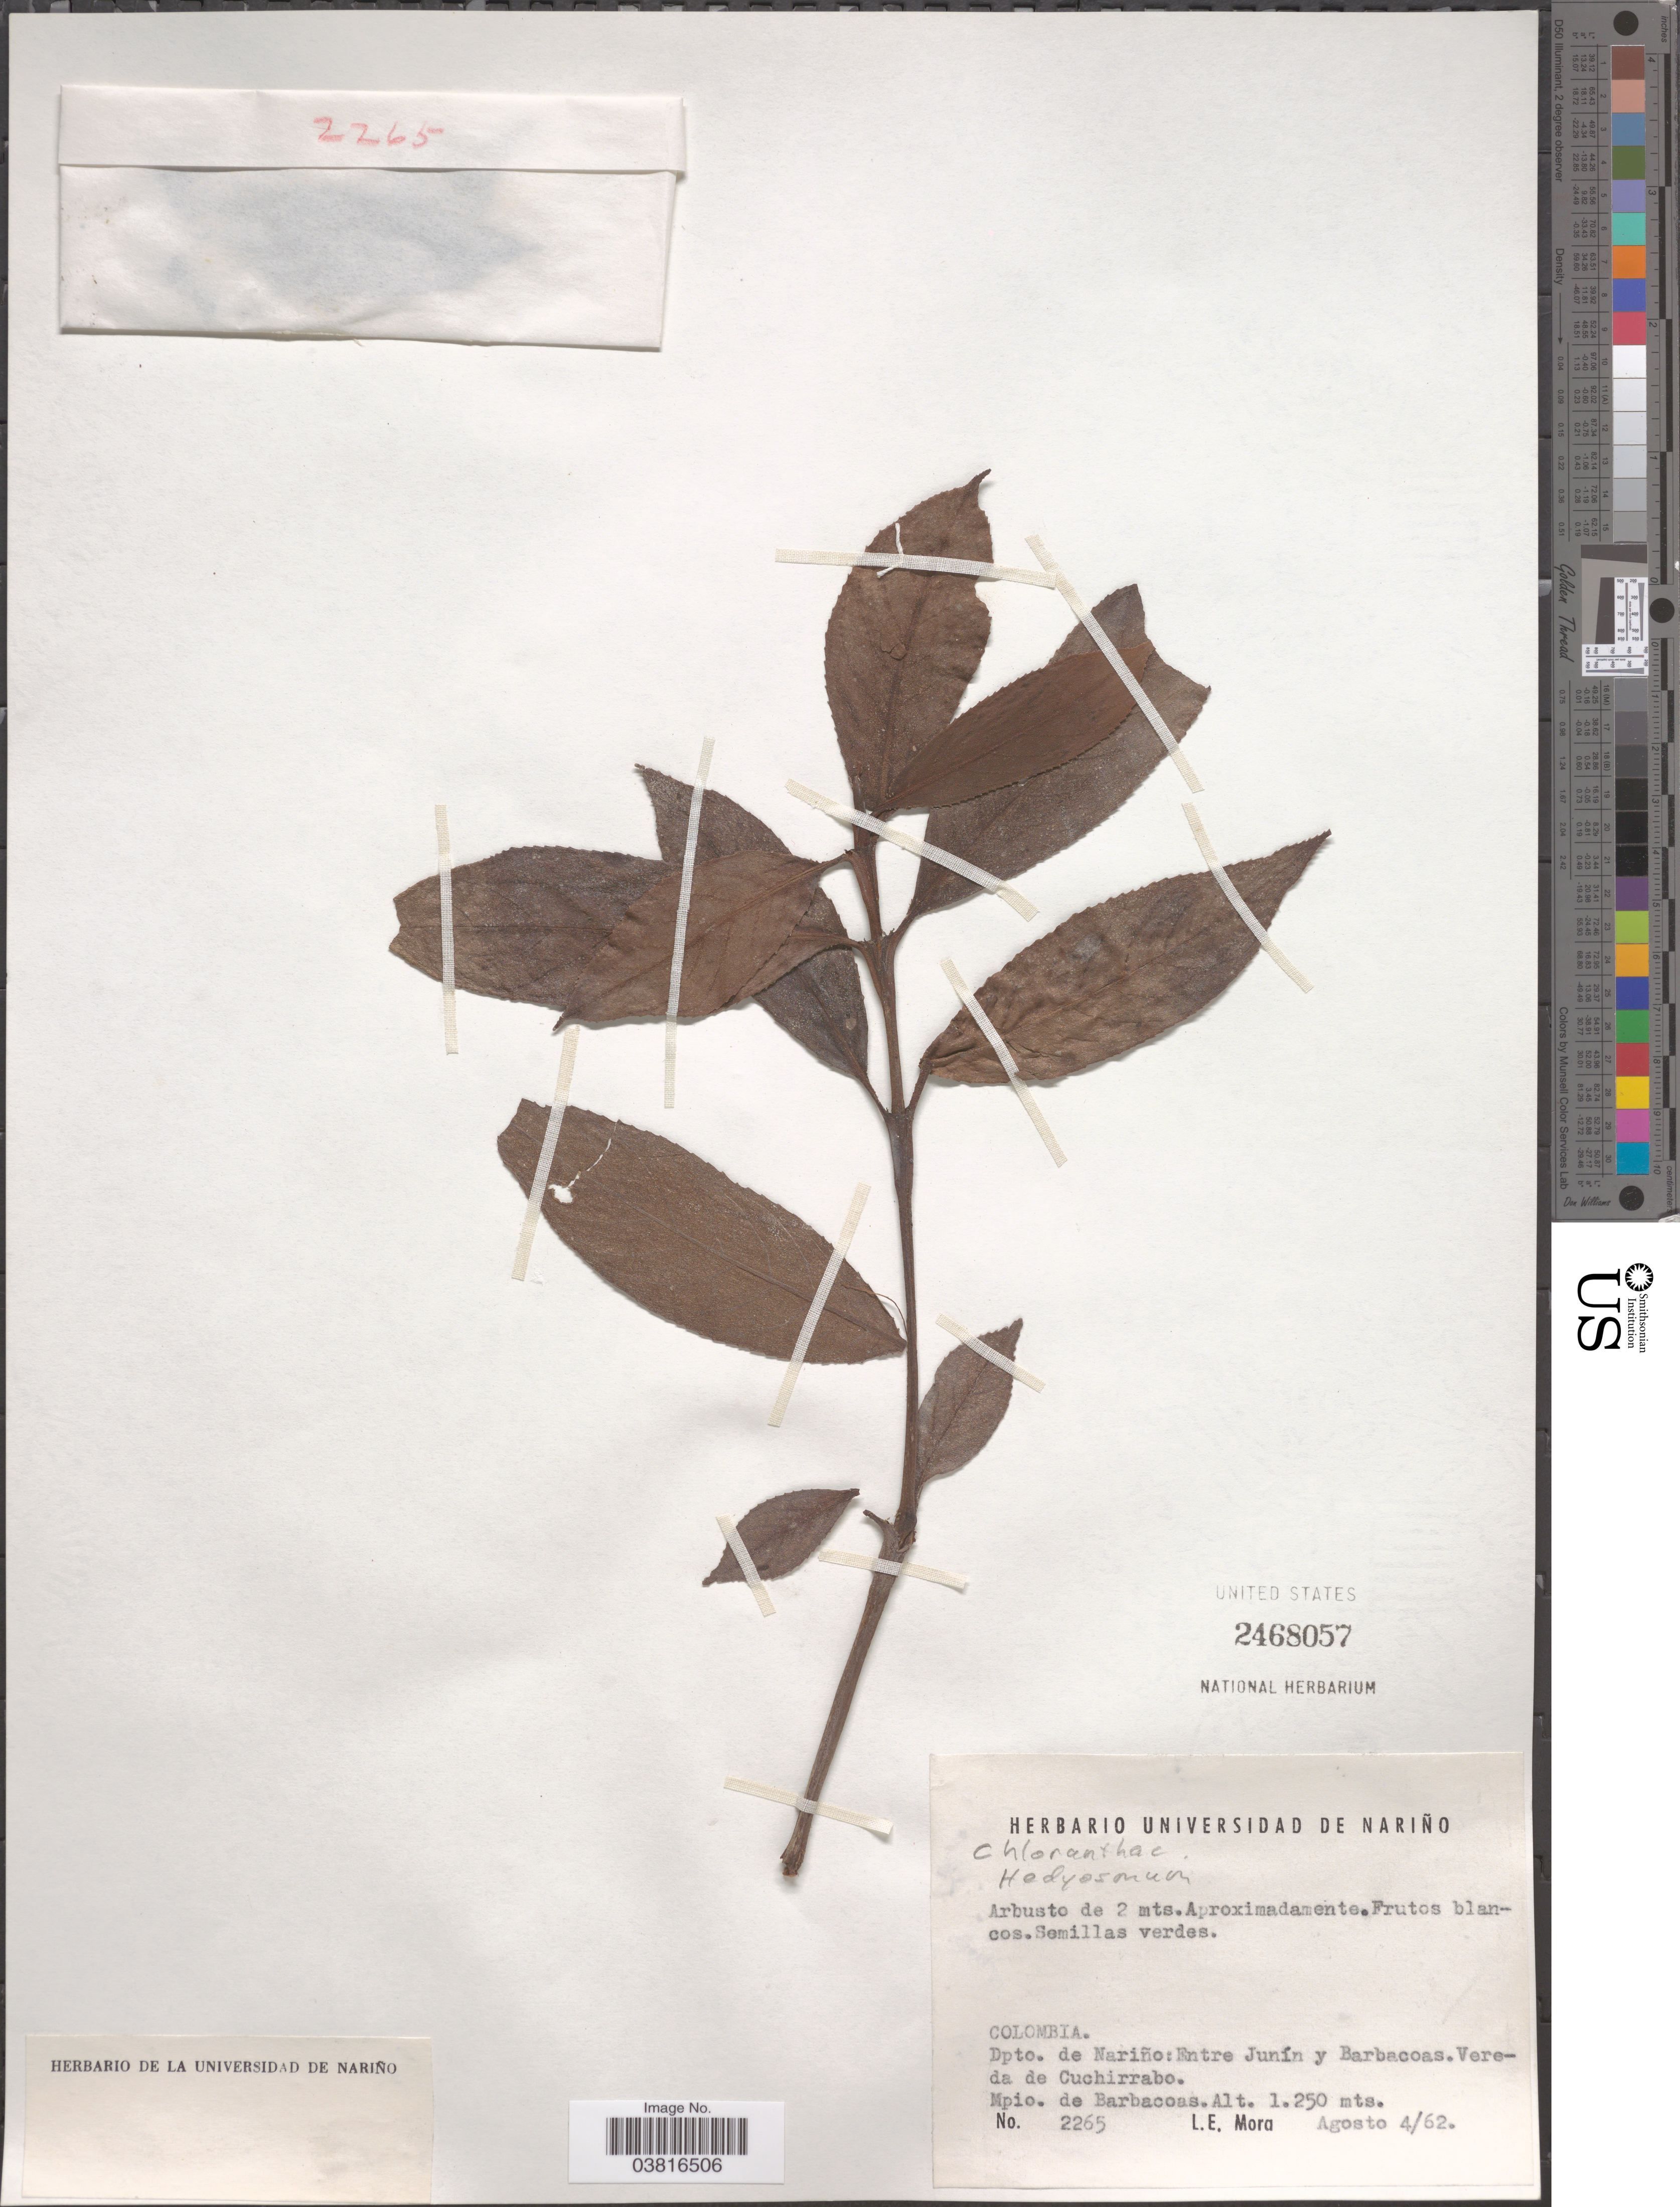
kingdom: Plantae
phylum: Tracheophyta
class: Magnoliopsida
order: Chloranthales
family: Chloranthaceae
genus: Hedyosmum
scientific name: Hedyosmum sp.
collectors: L. Mora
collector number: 2265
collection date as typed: Transcribed d/m/y: 4/8/62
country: Colombia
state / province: Nariño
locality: Dpto. Nariño: Entre Junín y Barbacoas. Vereda de Cuchirrabo. Mpio. de Barbacoas.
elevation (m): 1250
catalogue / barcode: US 2468057